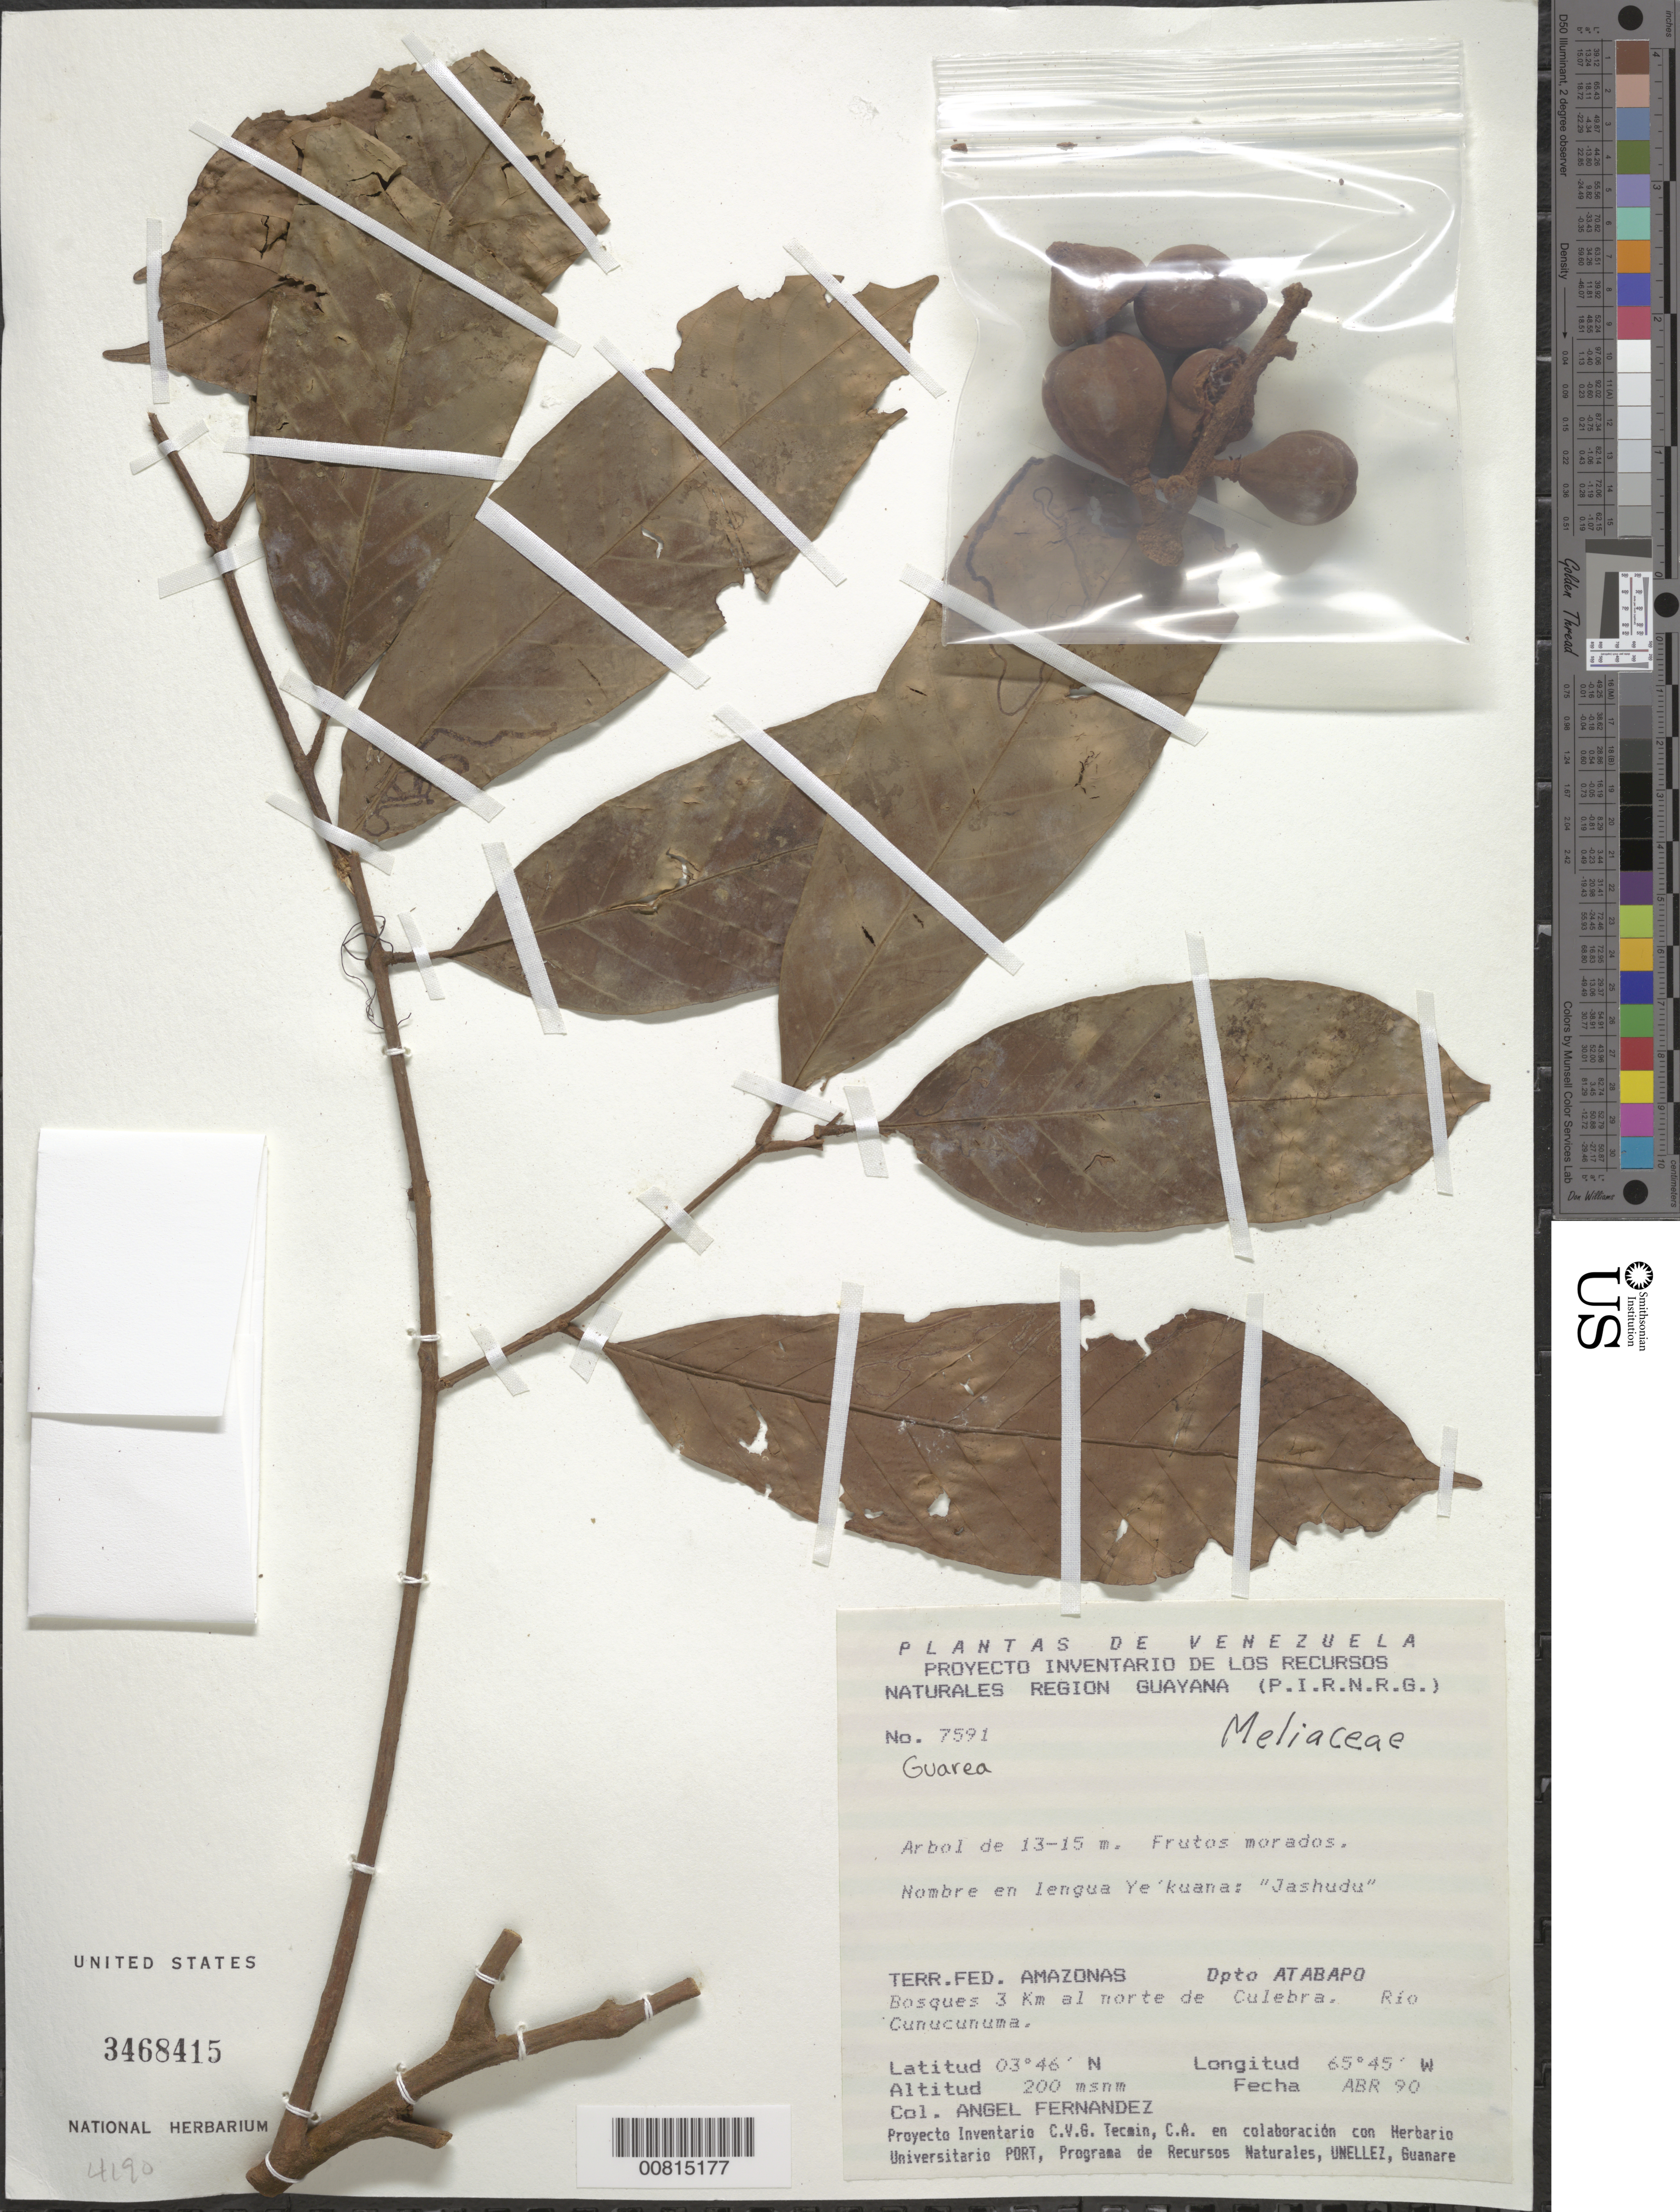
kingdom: Plantae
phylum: Tracheophyta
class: Magnoliopsida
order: Sapindales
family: Meliaceae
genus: Guarea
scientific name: Guarea sp.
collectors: A. Fernández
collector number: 7591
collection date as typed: Apr-90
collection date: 1990-04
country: Venezuela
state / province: Amazonas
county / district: Atabapo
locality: Alto Río Cunucunuma, 3 km N de Culebra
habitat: Forest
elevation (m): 200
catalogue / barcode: US 3468415